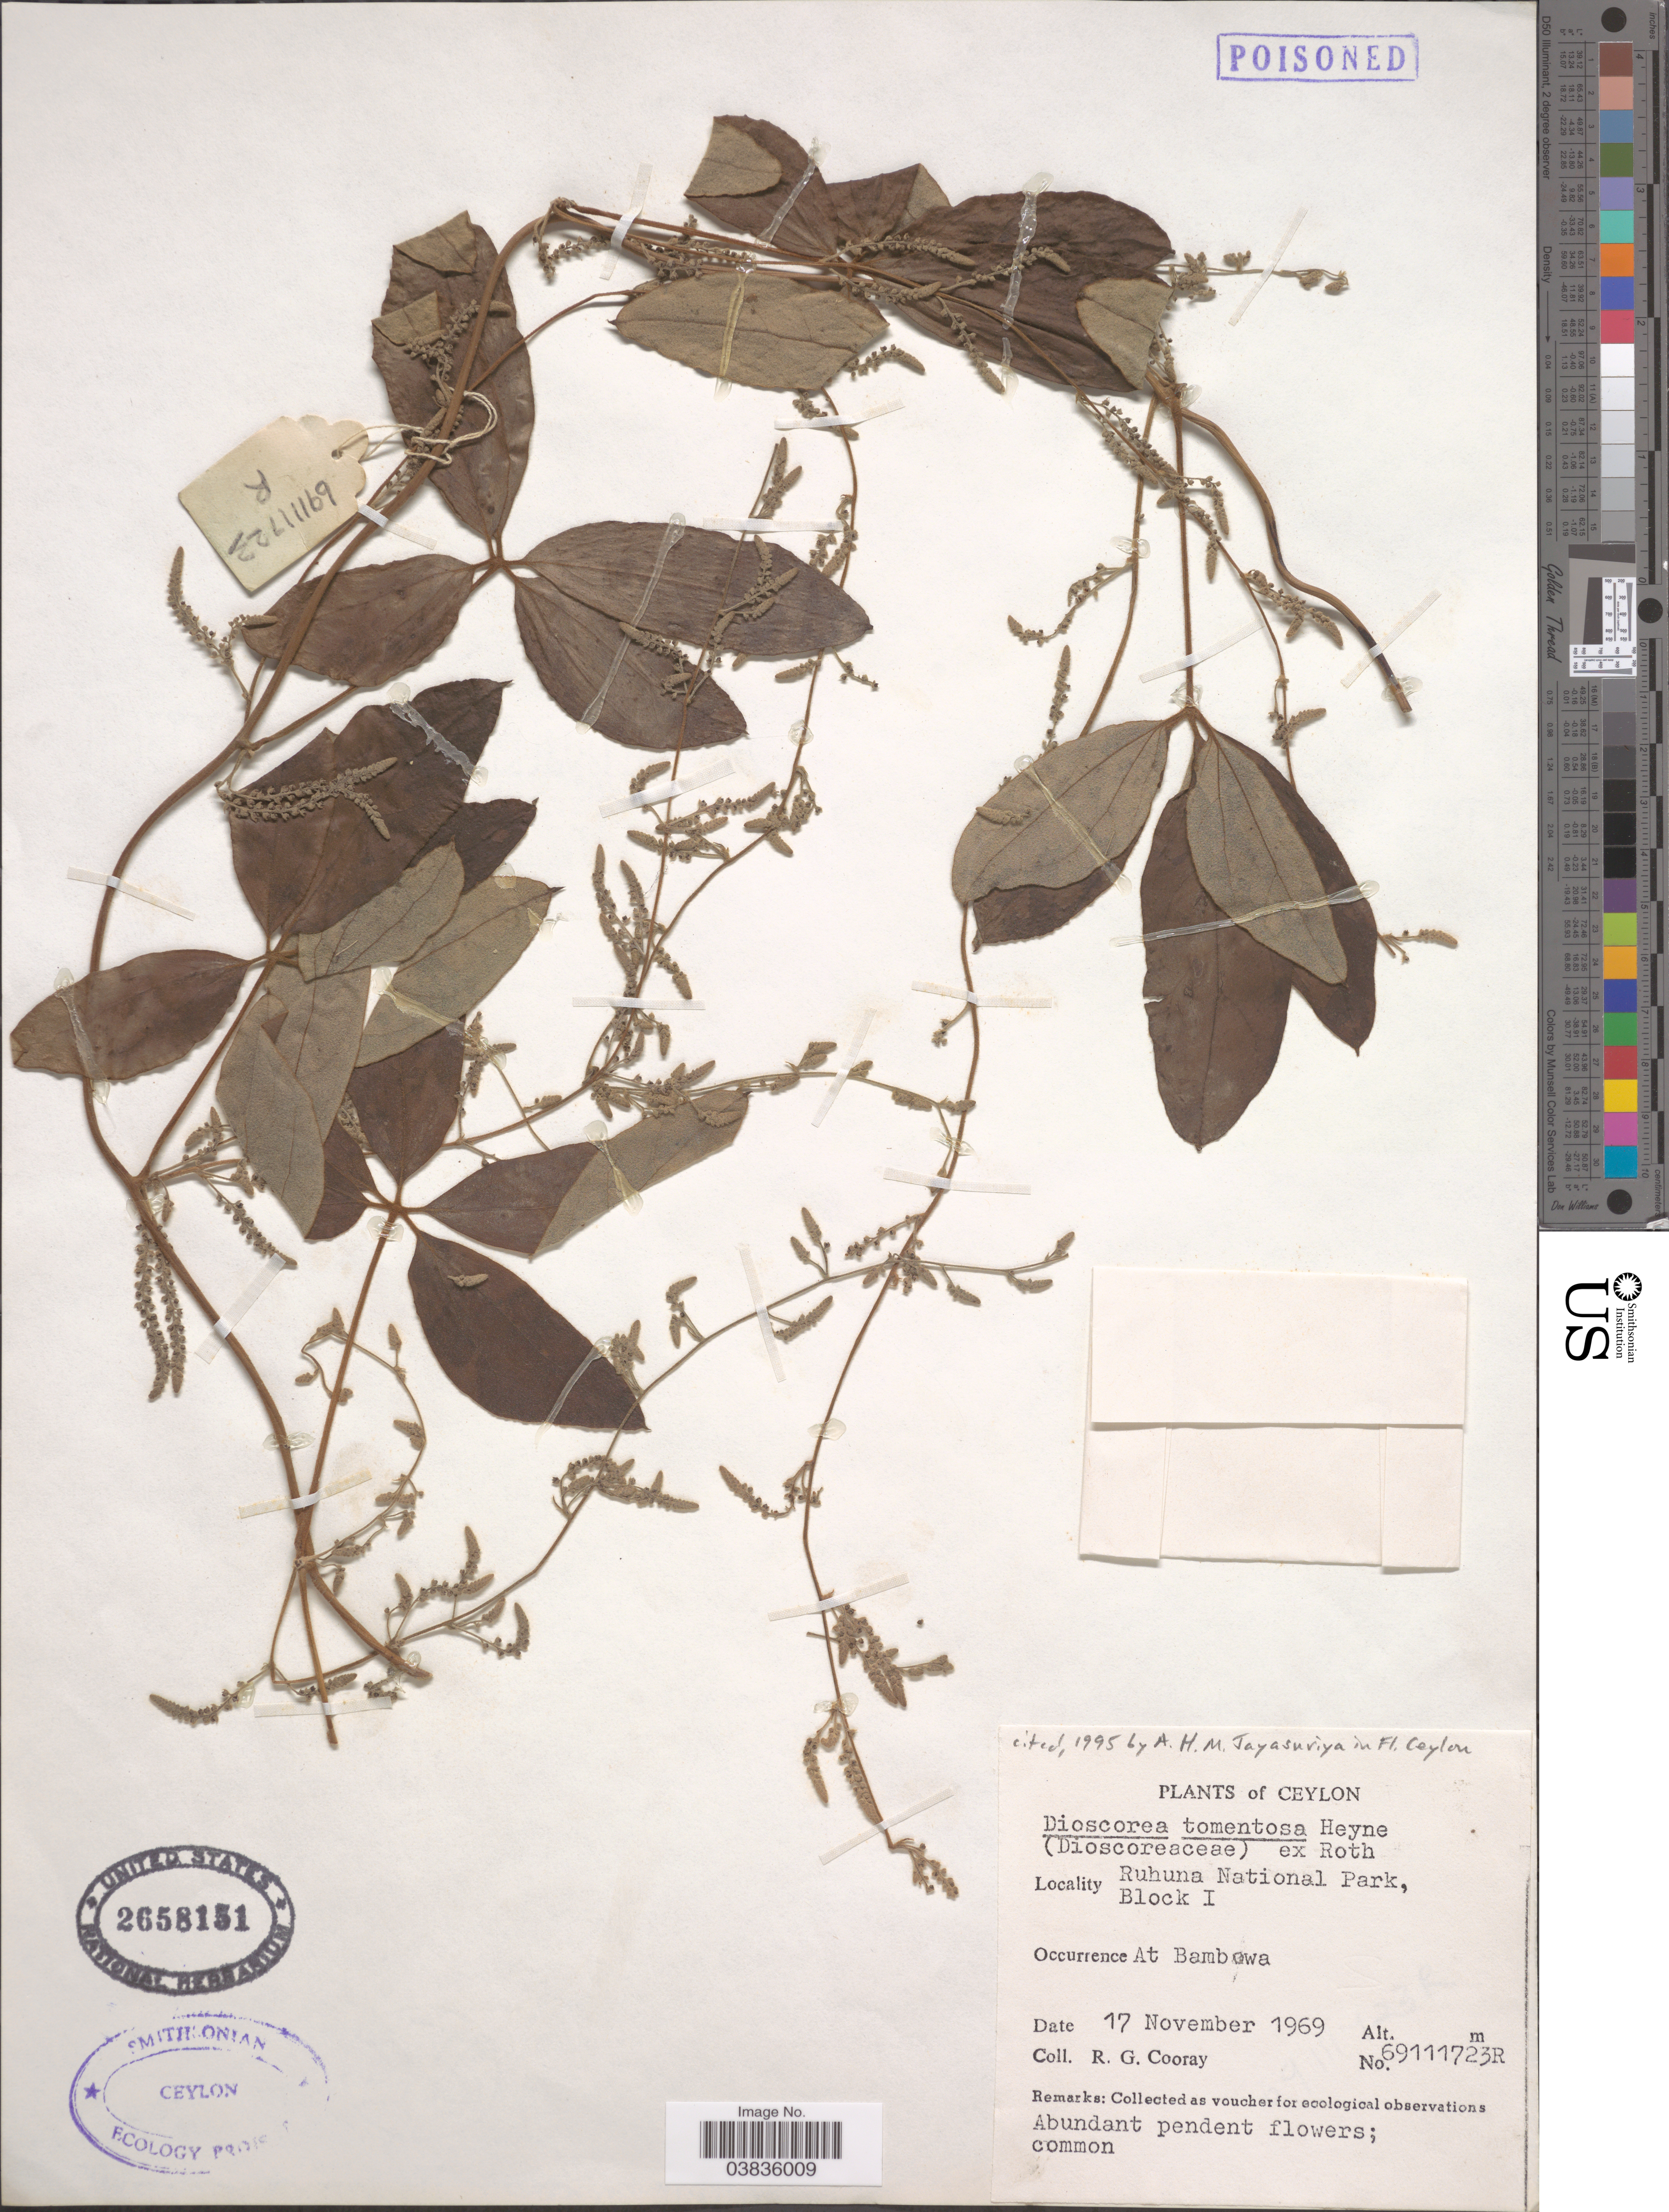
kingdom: Plantae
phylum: Tracheophyta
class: Liliopsida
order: Dioscoreales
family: Dioscoreaceae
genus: Dioscorea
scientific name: Dioscorea tomentosa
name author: J. Koenig ex Spreng.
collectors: R. Cooray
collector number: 69111723R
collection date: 1969-11-17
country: Sri Lanka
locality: Ceylon. Ruhuna National Park, Block I. At Bambowa.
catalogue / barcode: US 2658151